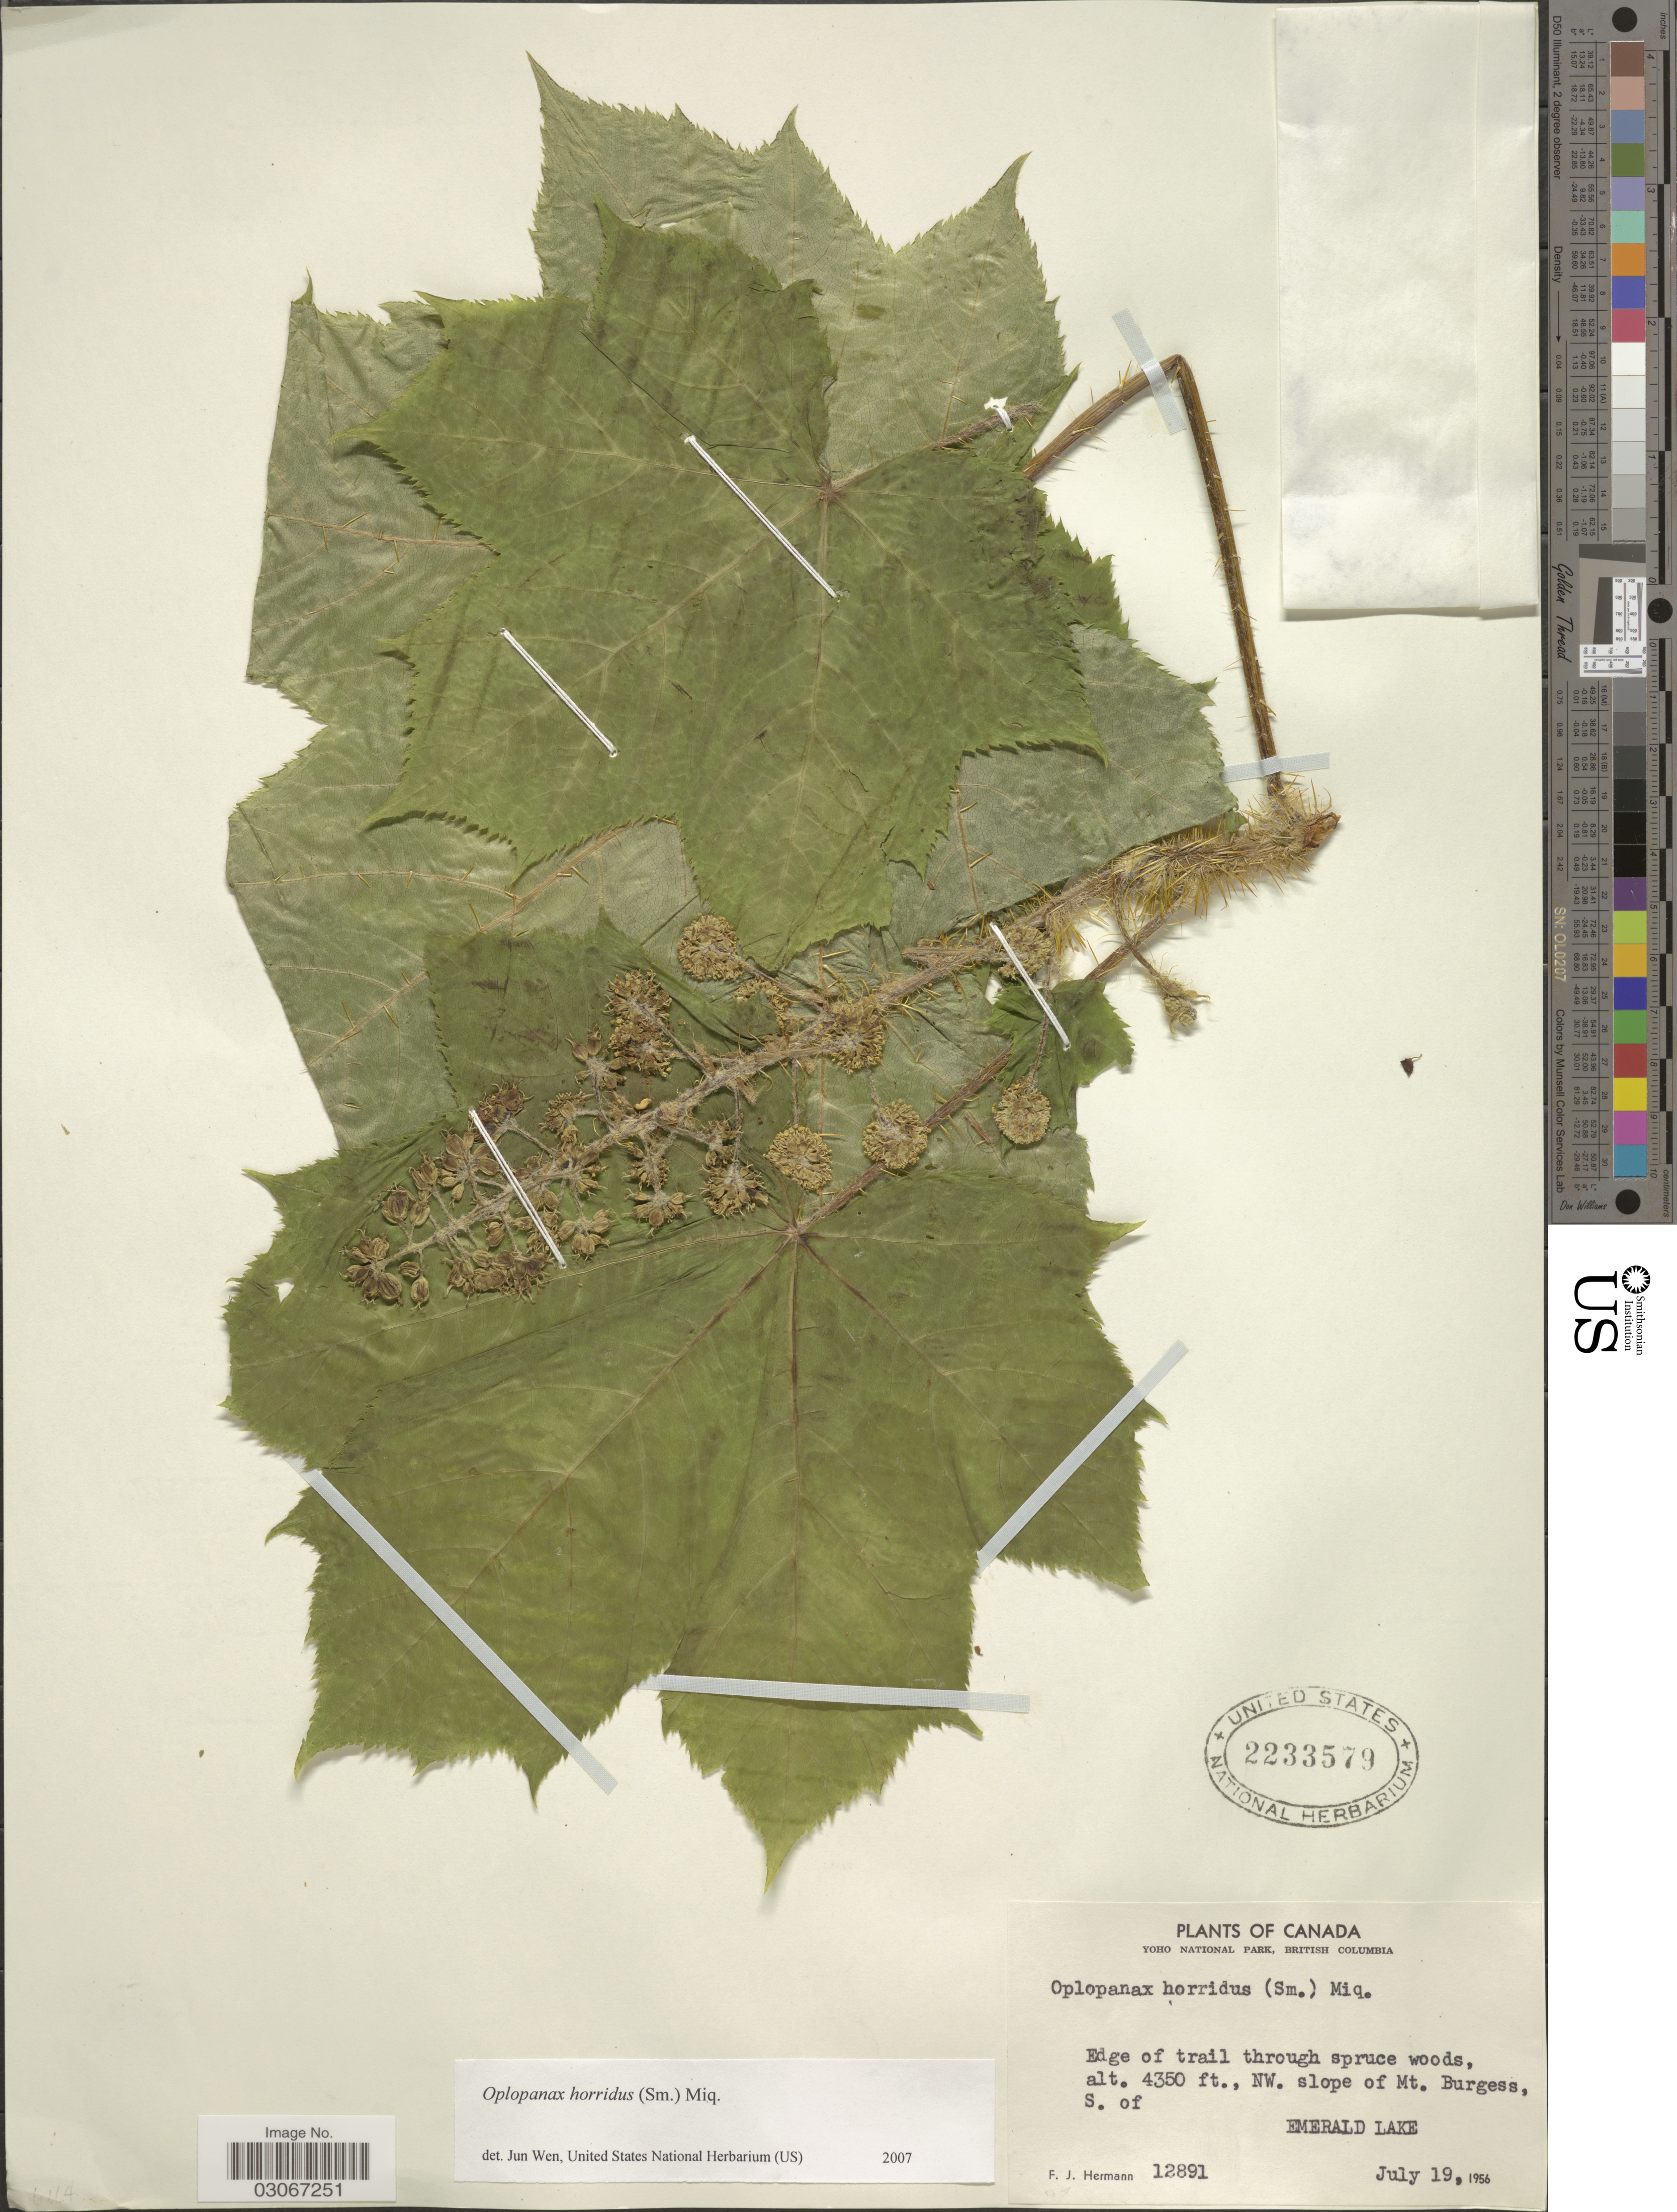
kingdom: Plantae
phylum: Tracheophyta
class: Magnoliopsida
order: Apiales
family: Apiaceae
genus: Opopanax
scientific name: Opopanax horridus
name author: Miq. ex Dippel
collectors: F. J. Hermann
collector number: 12891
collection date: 1956-07-19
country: Canada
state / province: British Columbia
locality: Yoho National Park, British Columbia, Edge of trail through spruce woods, NW. slope of Mt. Burgess, S. of Emerald Lake.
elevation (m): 1326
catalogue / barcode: US 2233579